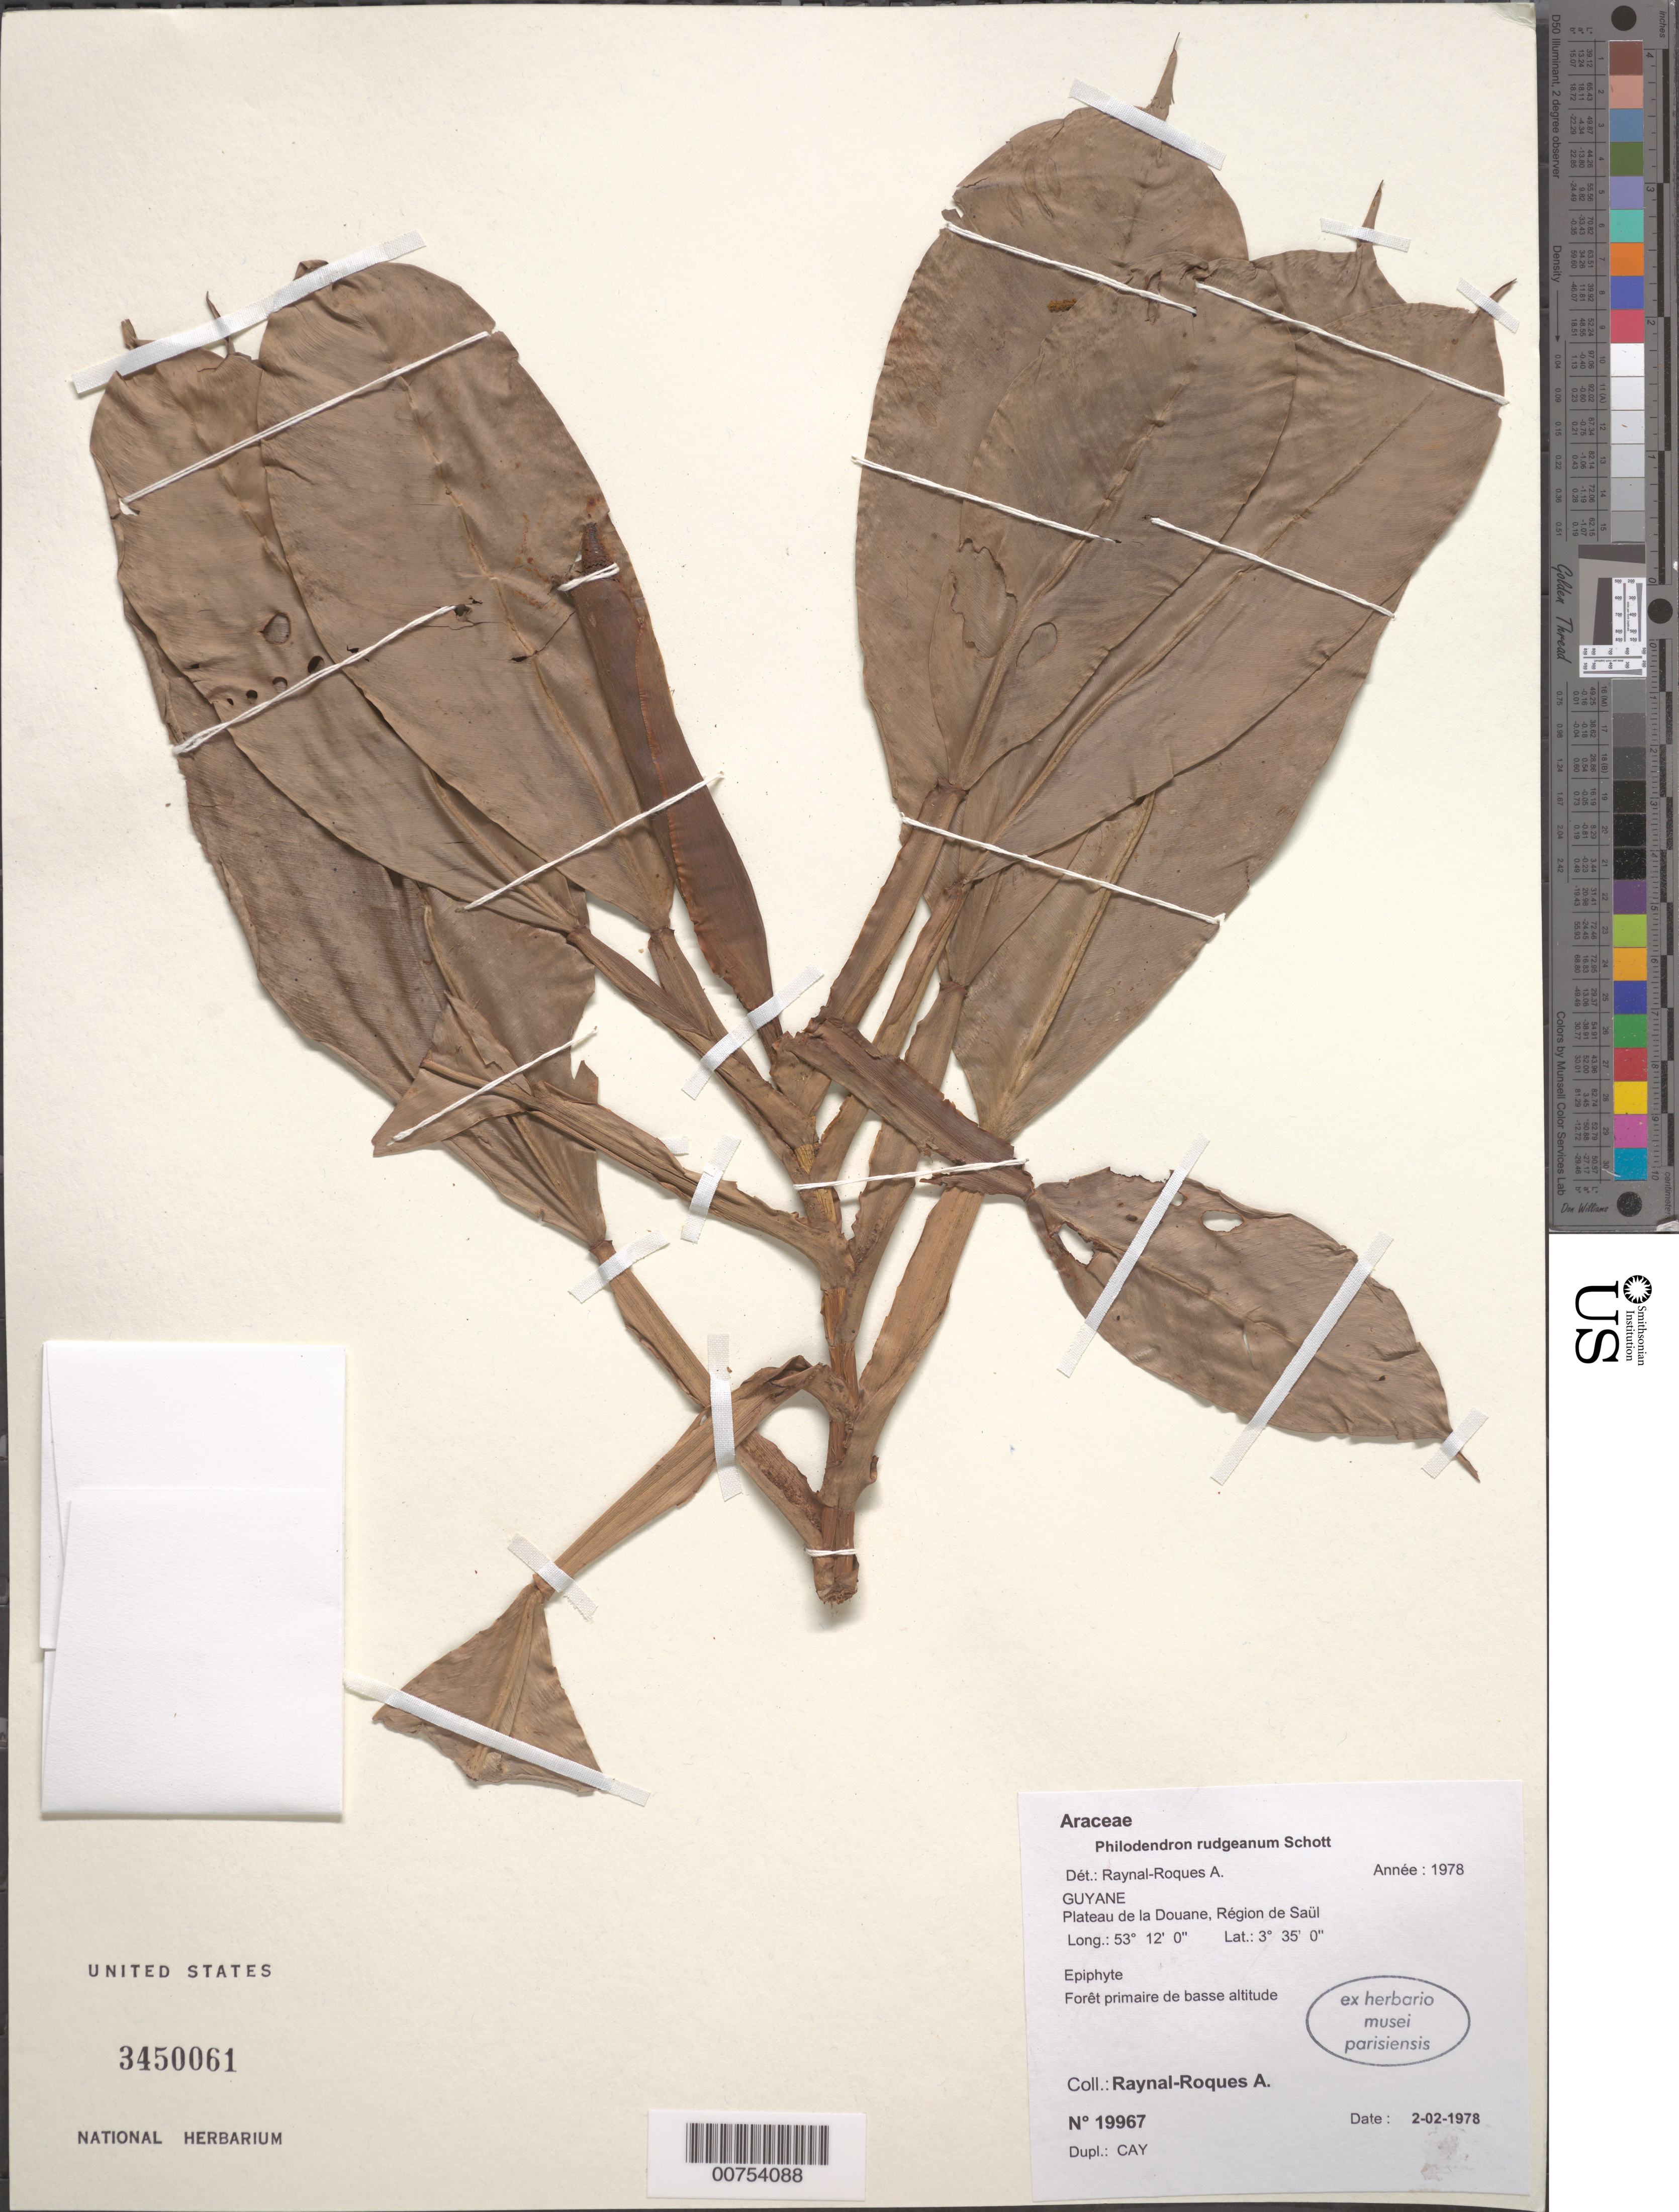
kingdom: Plantae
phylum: Tracheophyta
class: Liliopsida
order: Alismatales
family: Araceae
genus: Philodendron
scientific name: Philodendron rudgeanum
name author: Schott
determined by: Raynal, A. M.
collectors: A. M. Raynal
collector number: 19967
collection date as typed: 2-Feb-78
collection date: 1978-02-02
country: French Guiana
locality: Saül, Plateau de la Douane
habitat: Low primary forest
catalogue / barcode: US 3450061